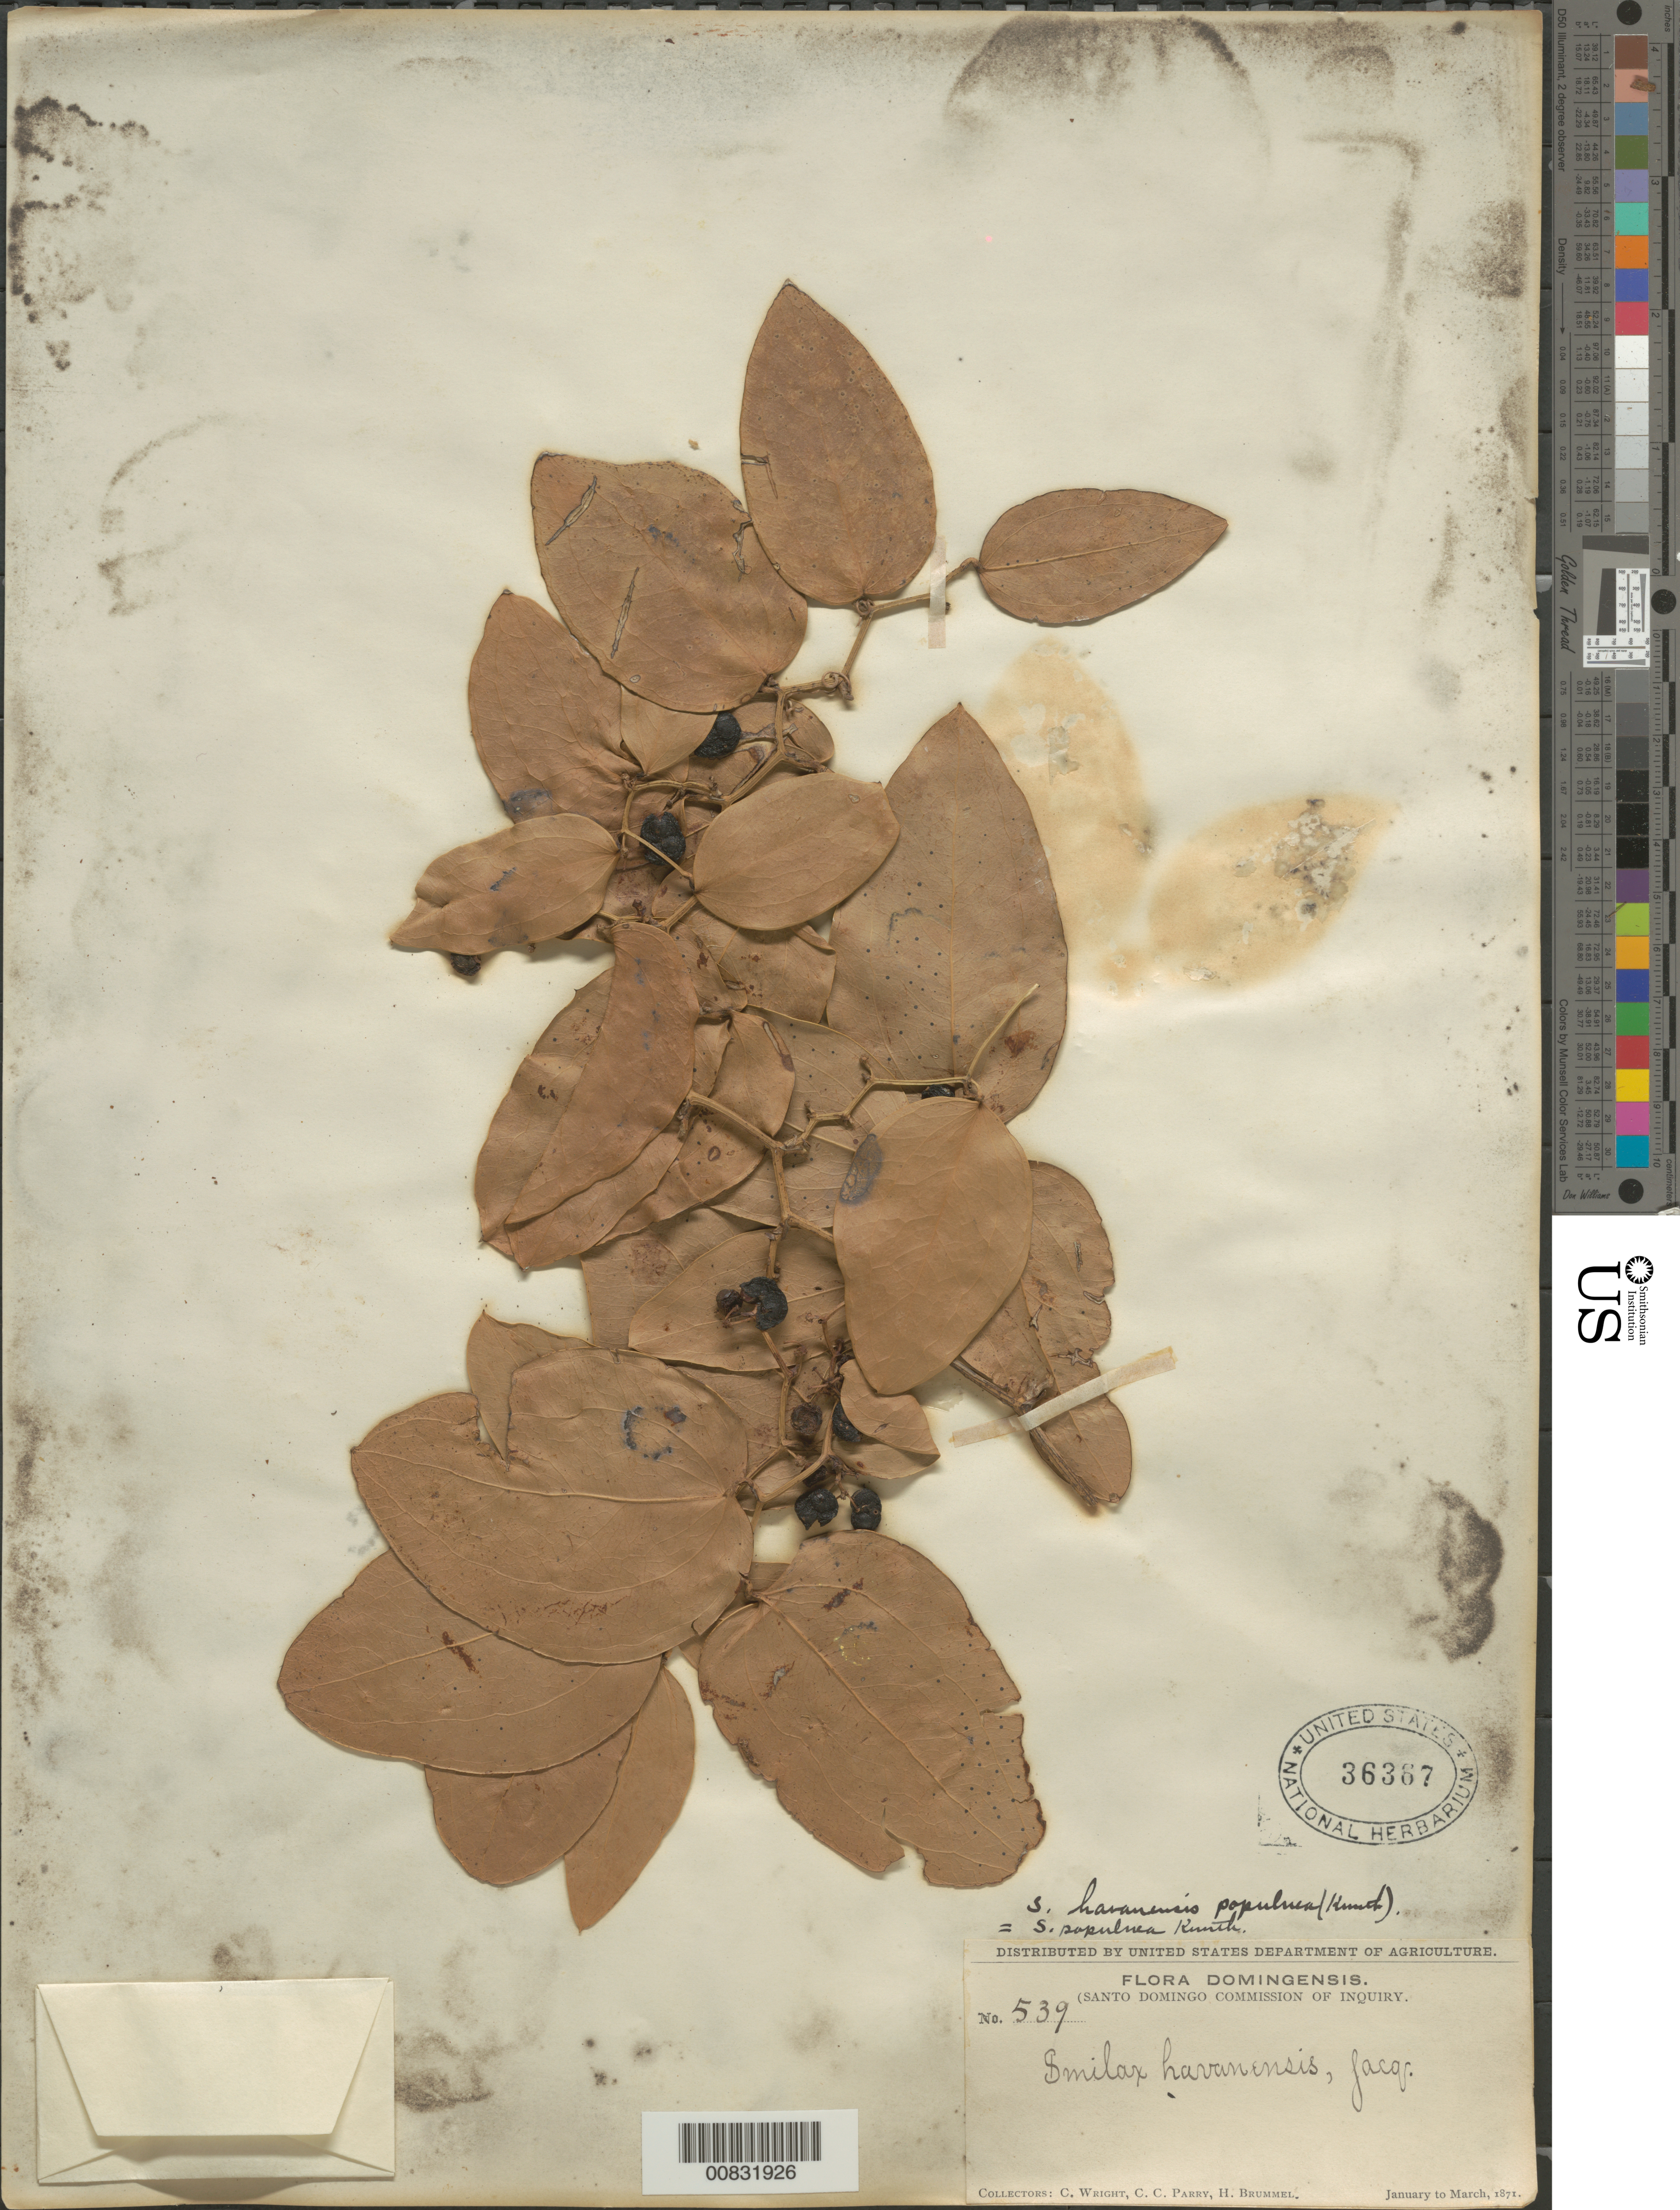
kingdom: Plantae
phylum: Tracheophyta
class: Liliopsida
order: Liliales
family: Smilacaceae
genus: Smilax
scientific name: Smilax populnea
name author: Kunth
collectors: C. Wright, C. C. Parry & H. Brummel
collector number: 539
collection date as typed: Jan 1871 to -- Mar 1871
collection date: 1871-01/1871-03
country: Dominican Republic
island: Hispaniola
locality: Dominican Republic.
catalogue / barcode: US 36367